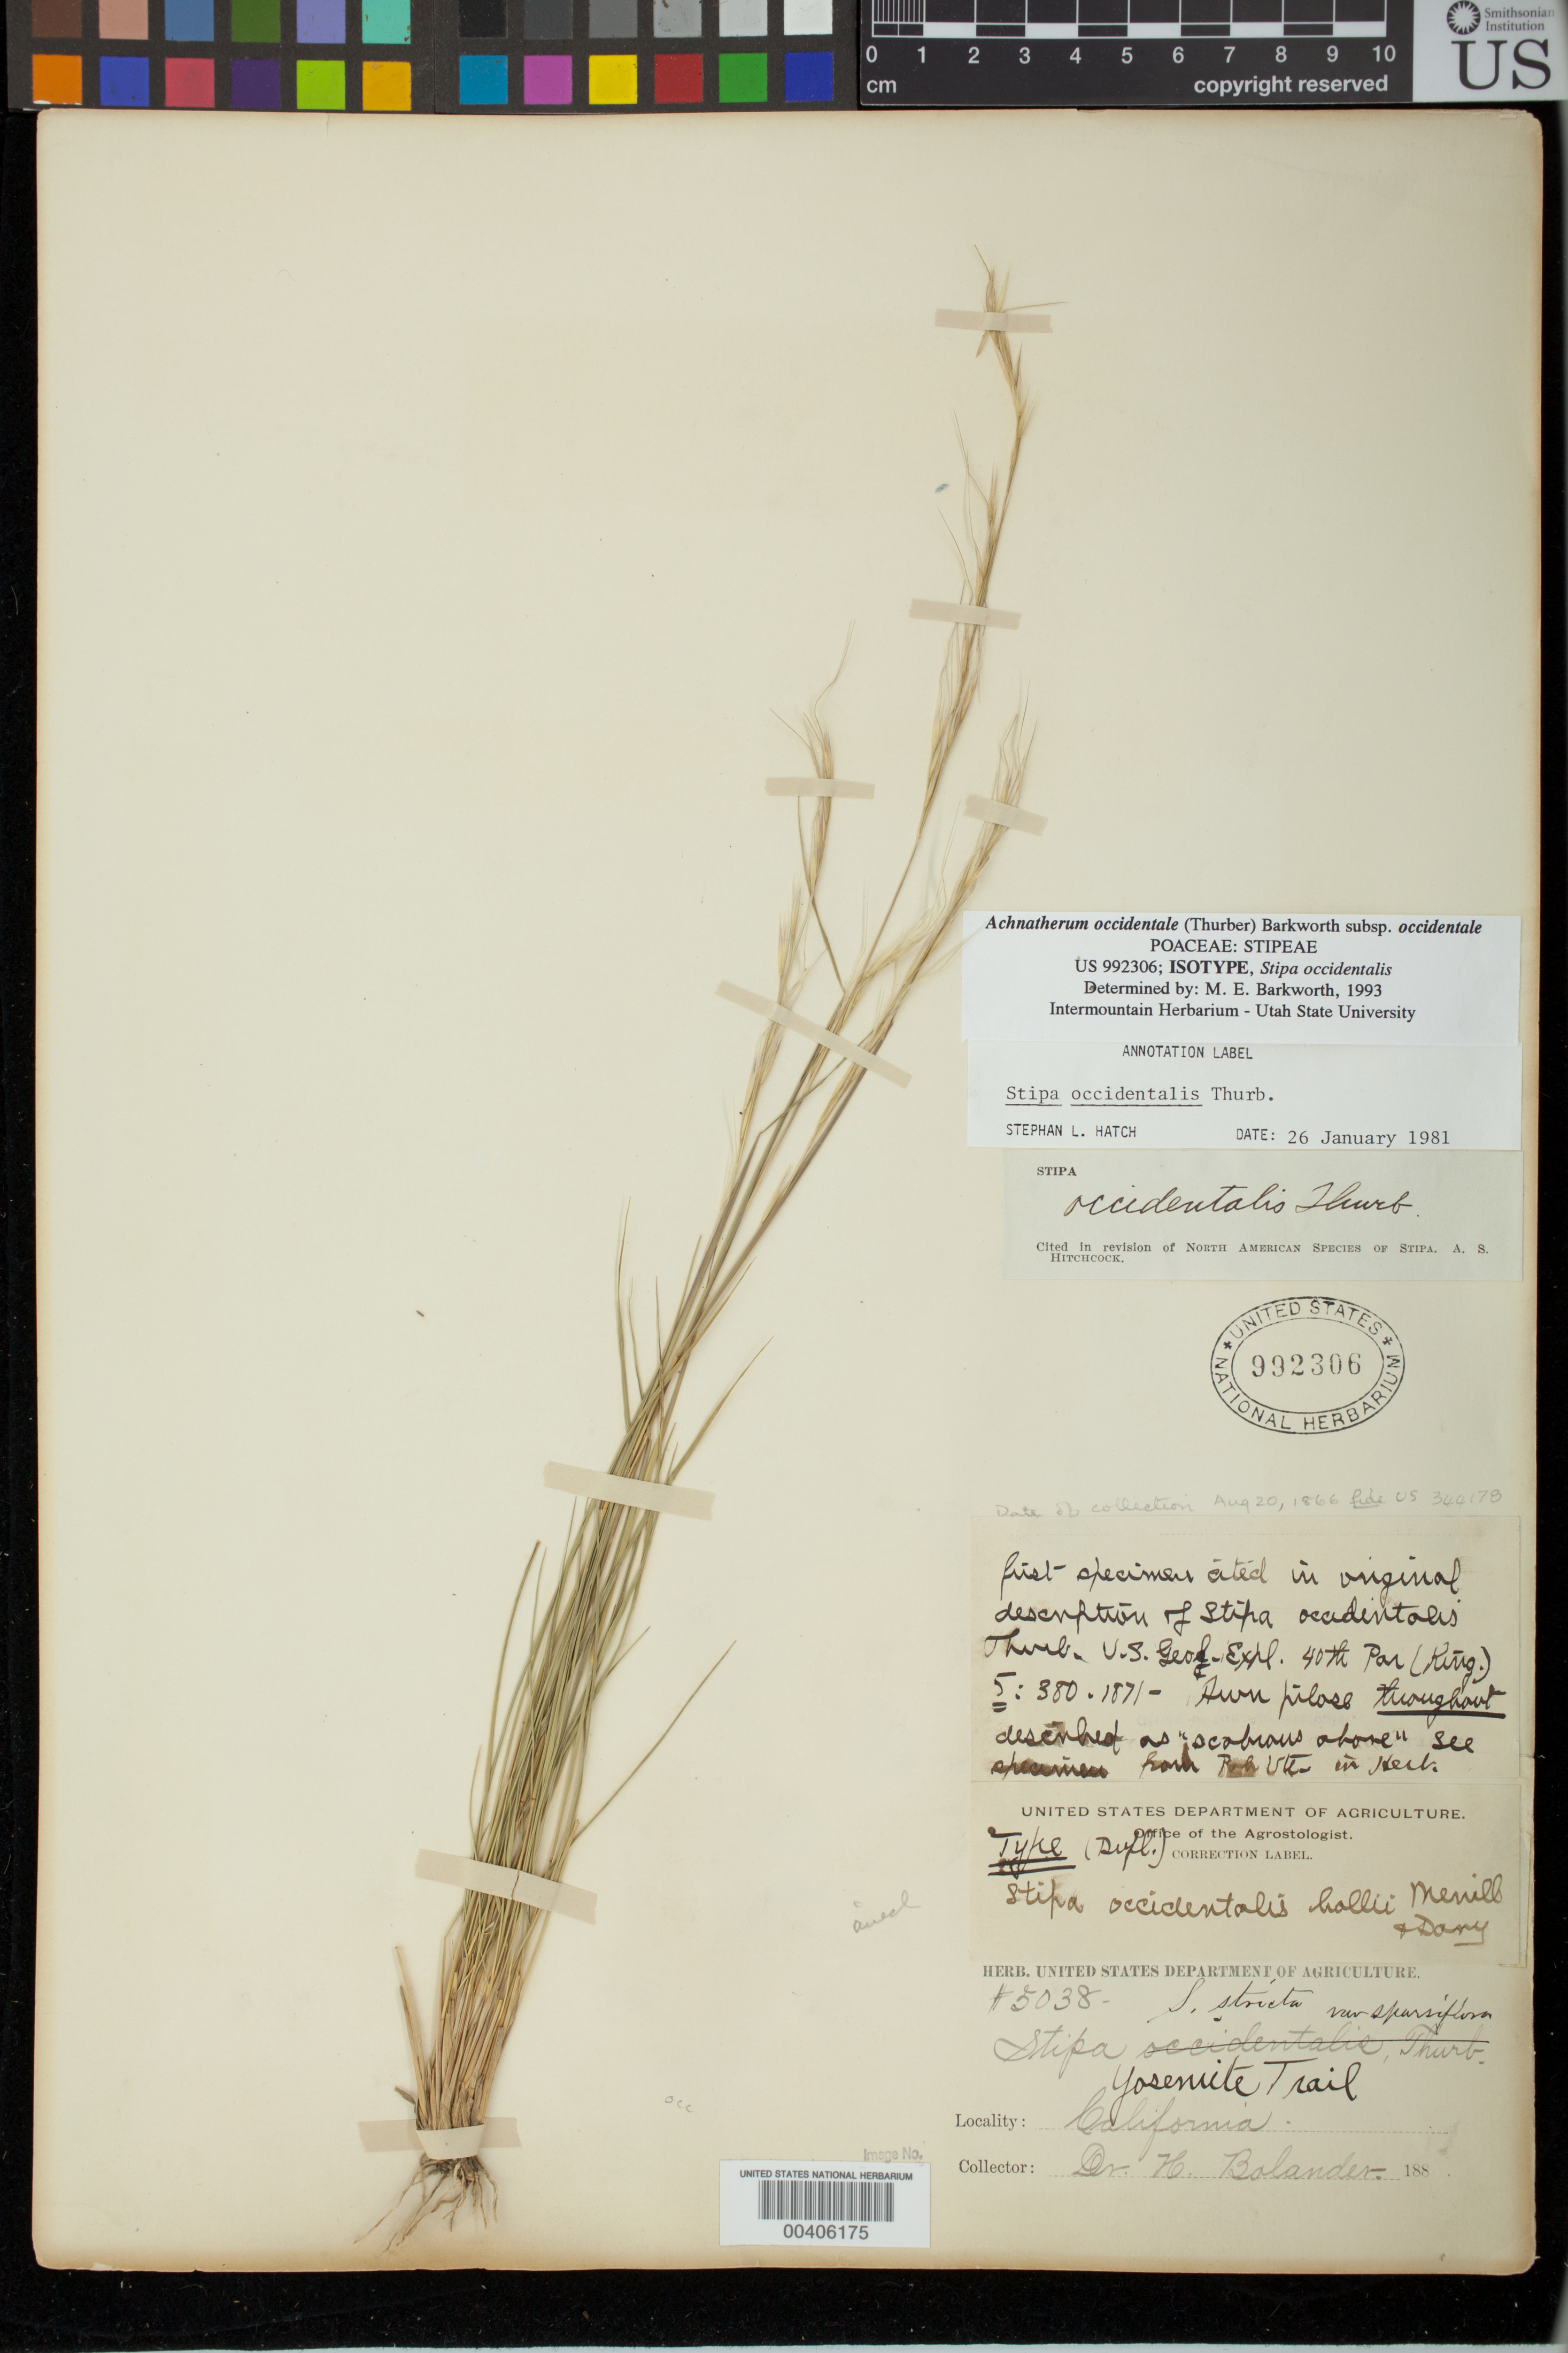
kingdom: Plantae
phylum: Tracheophyta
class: Liliopsida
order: Poales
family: Poaceae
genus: Stipa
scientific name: Stipa occidentalis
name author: Thurb. ex S. Watson in C. King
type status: Isotype; Isosyntype; Isolectotype; Syntype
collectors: H. Bolander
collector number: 5038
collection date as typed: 188-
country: United States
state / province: California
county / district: Mariposa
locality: Yosemite National Park.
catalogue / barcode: US 992306